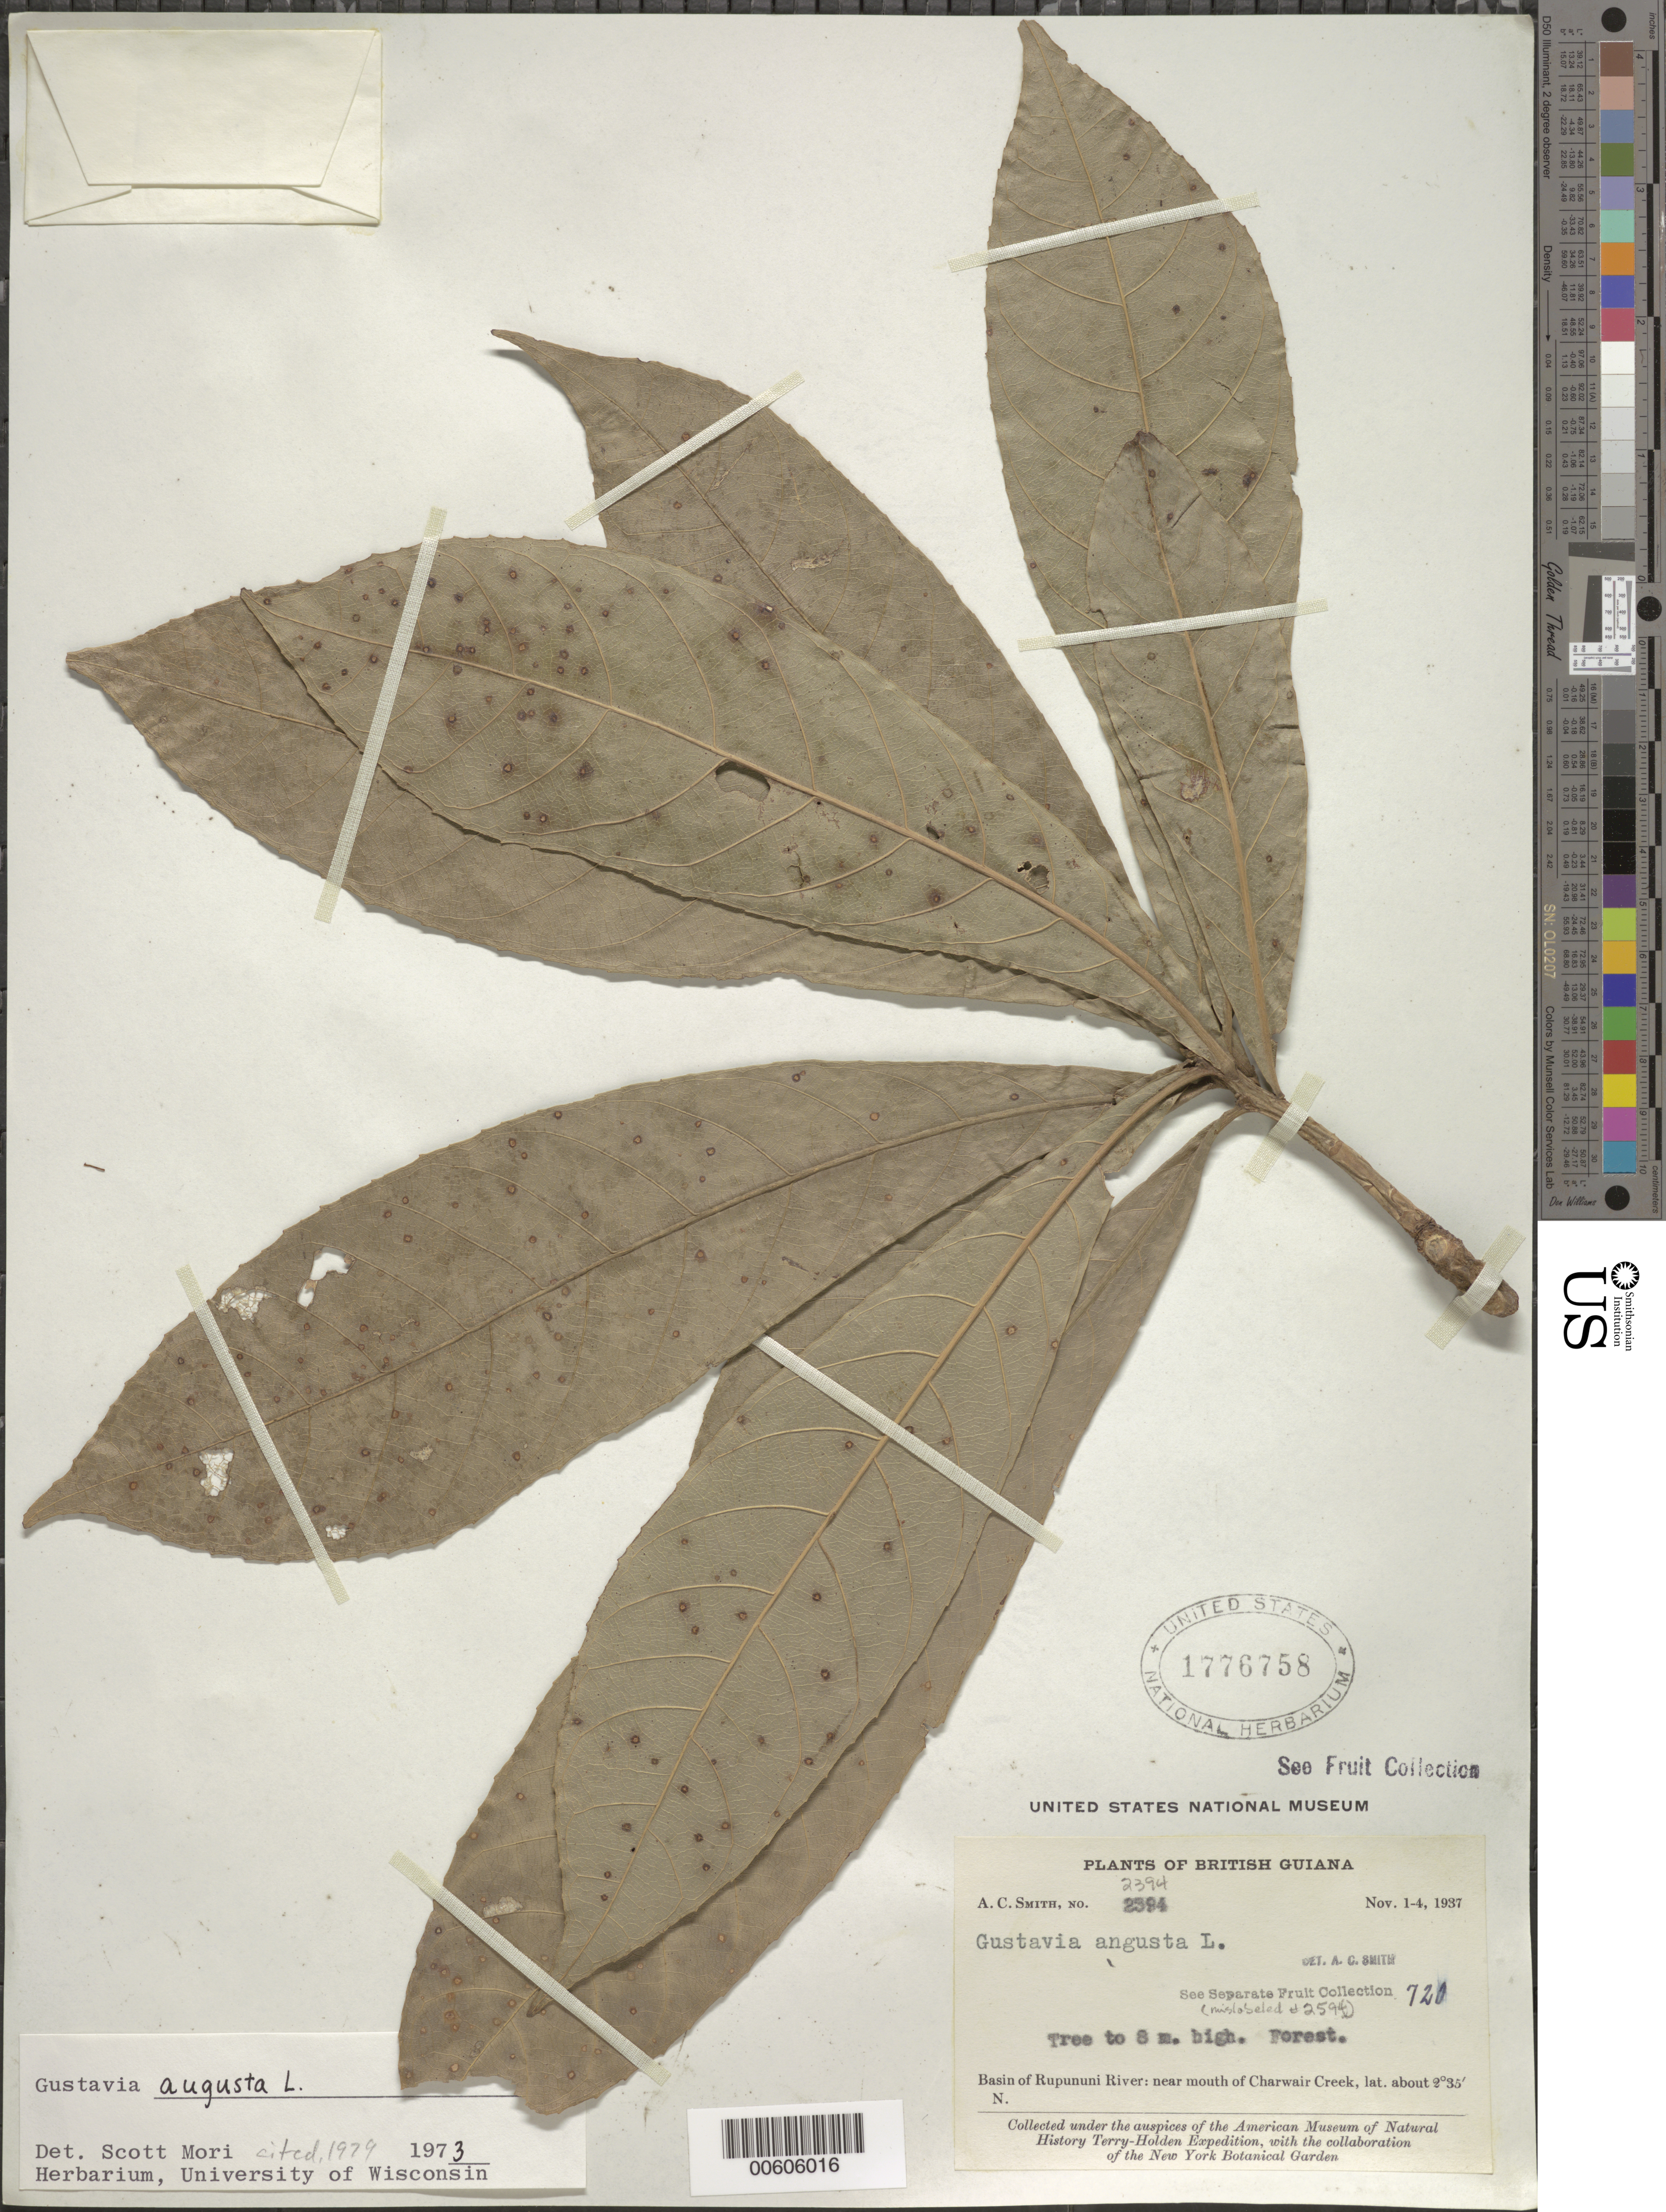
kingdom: Plantae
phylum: Tracheophyta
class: Magnoliopsida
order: Ericales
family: Lecythidaceae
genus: Gustavia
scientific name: Gustavia augusta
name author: L.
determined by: Mori, Scott A.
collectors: A. C. Smith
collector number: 2394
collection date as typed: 1-Nov-37 to 4-Nov-37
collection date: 1937-11-01/1937-11-04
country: Guyana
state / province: U. Takutu-U. Essequibo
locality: Charwair Creek, near mouth, Rupununi R. basin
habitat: Forest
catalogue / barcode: US 1776758